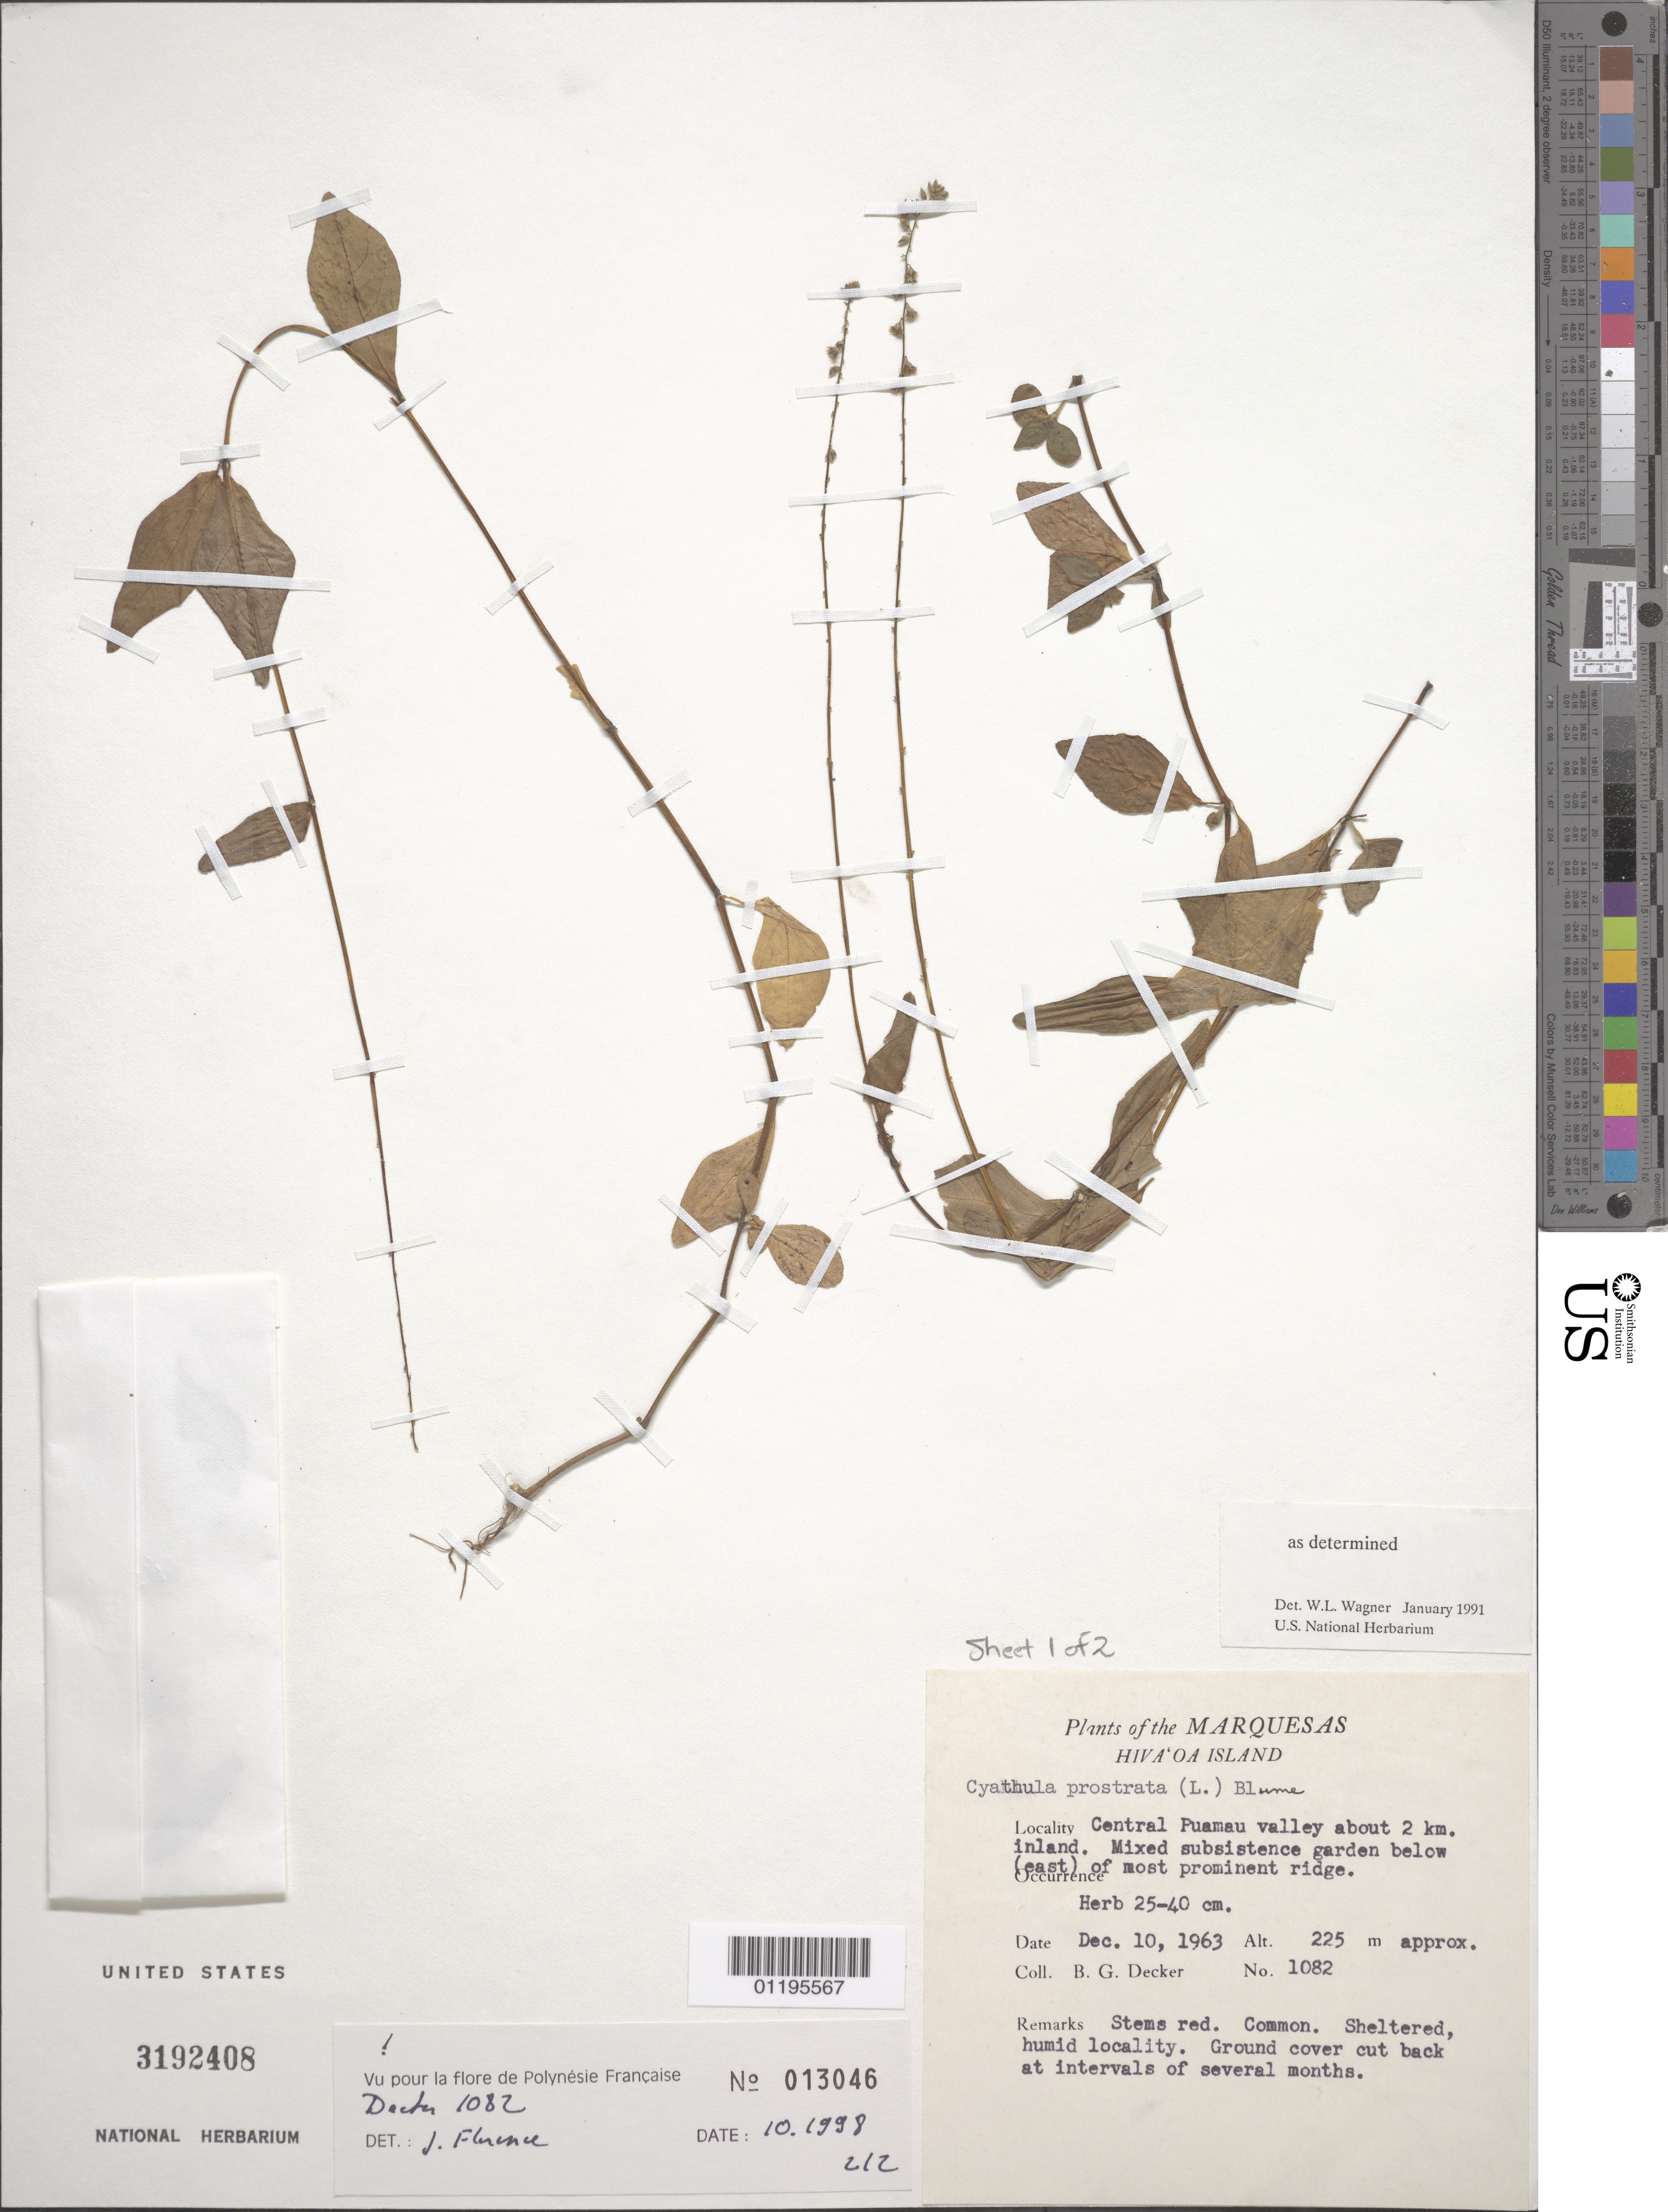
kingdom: Plantae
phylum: Tracheophyta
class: Magnoliopsida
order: Caryophyllales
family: Amaranthaceae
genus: Cyathula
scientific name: Cyathula prostrata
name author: (L.) Blume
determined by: Wagner, W. L., (BOT), Smithsonian Institution - National Museum of Natural History (UNITED STATES)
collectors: B. G. Decker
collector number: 1082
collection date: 1963-12-10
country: French Polynesia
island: Hiva Oa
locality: central Puamau Valley, 2 km inland, E (below) most prominent ridge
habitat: Mixed subsistence garden. Sheltered, humid locality. Ground cover cut-back at intervals of several months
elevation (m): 225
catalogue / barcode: US 3192408